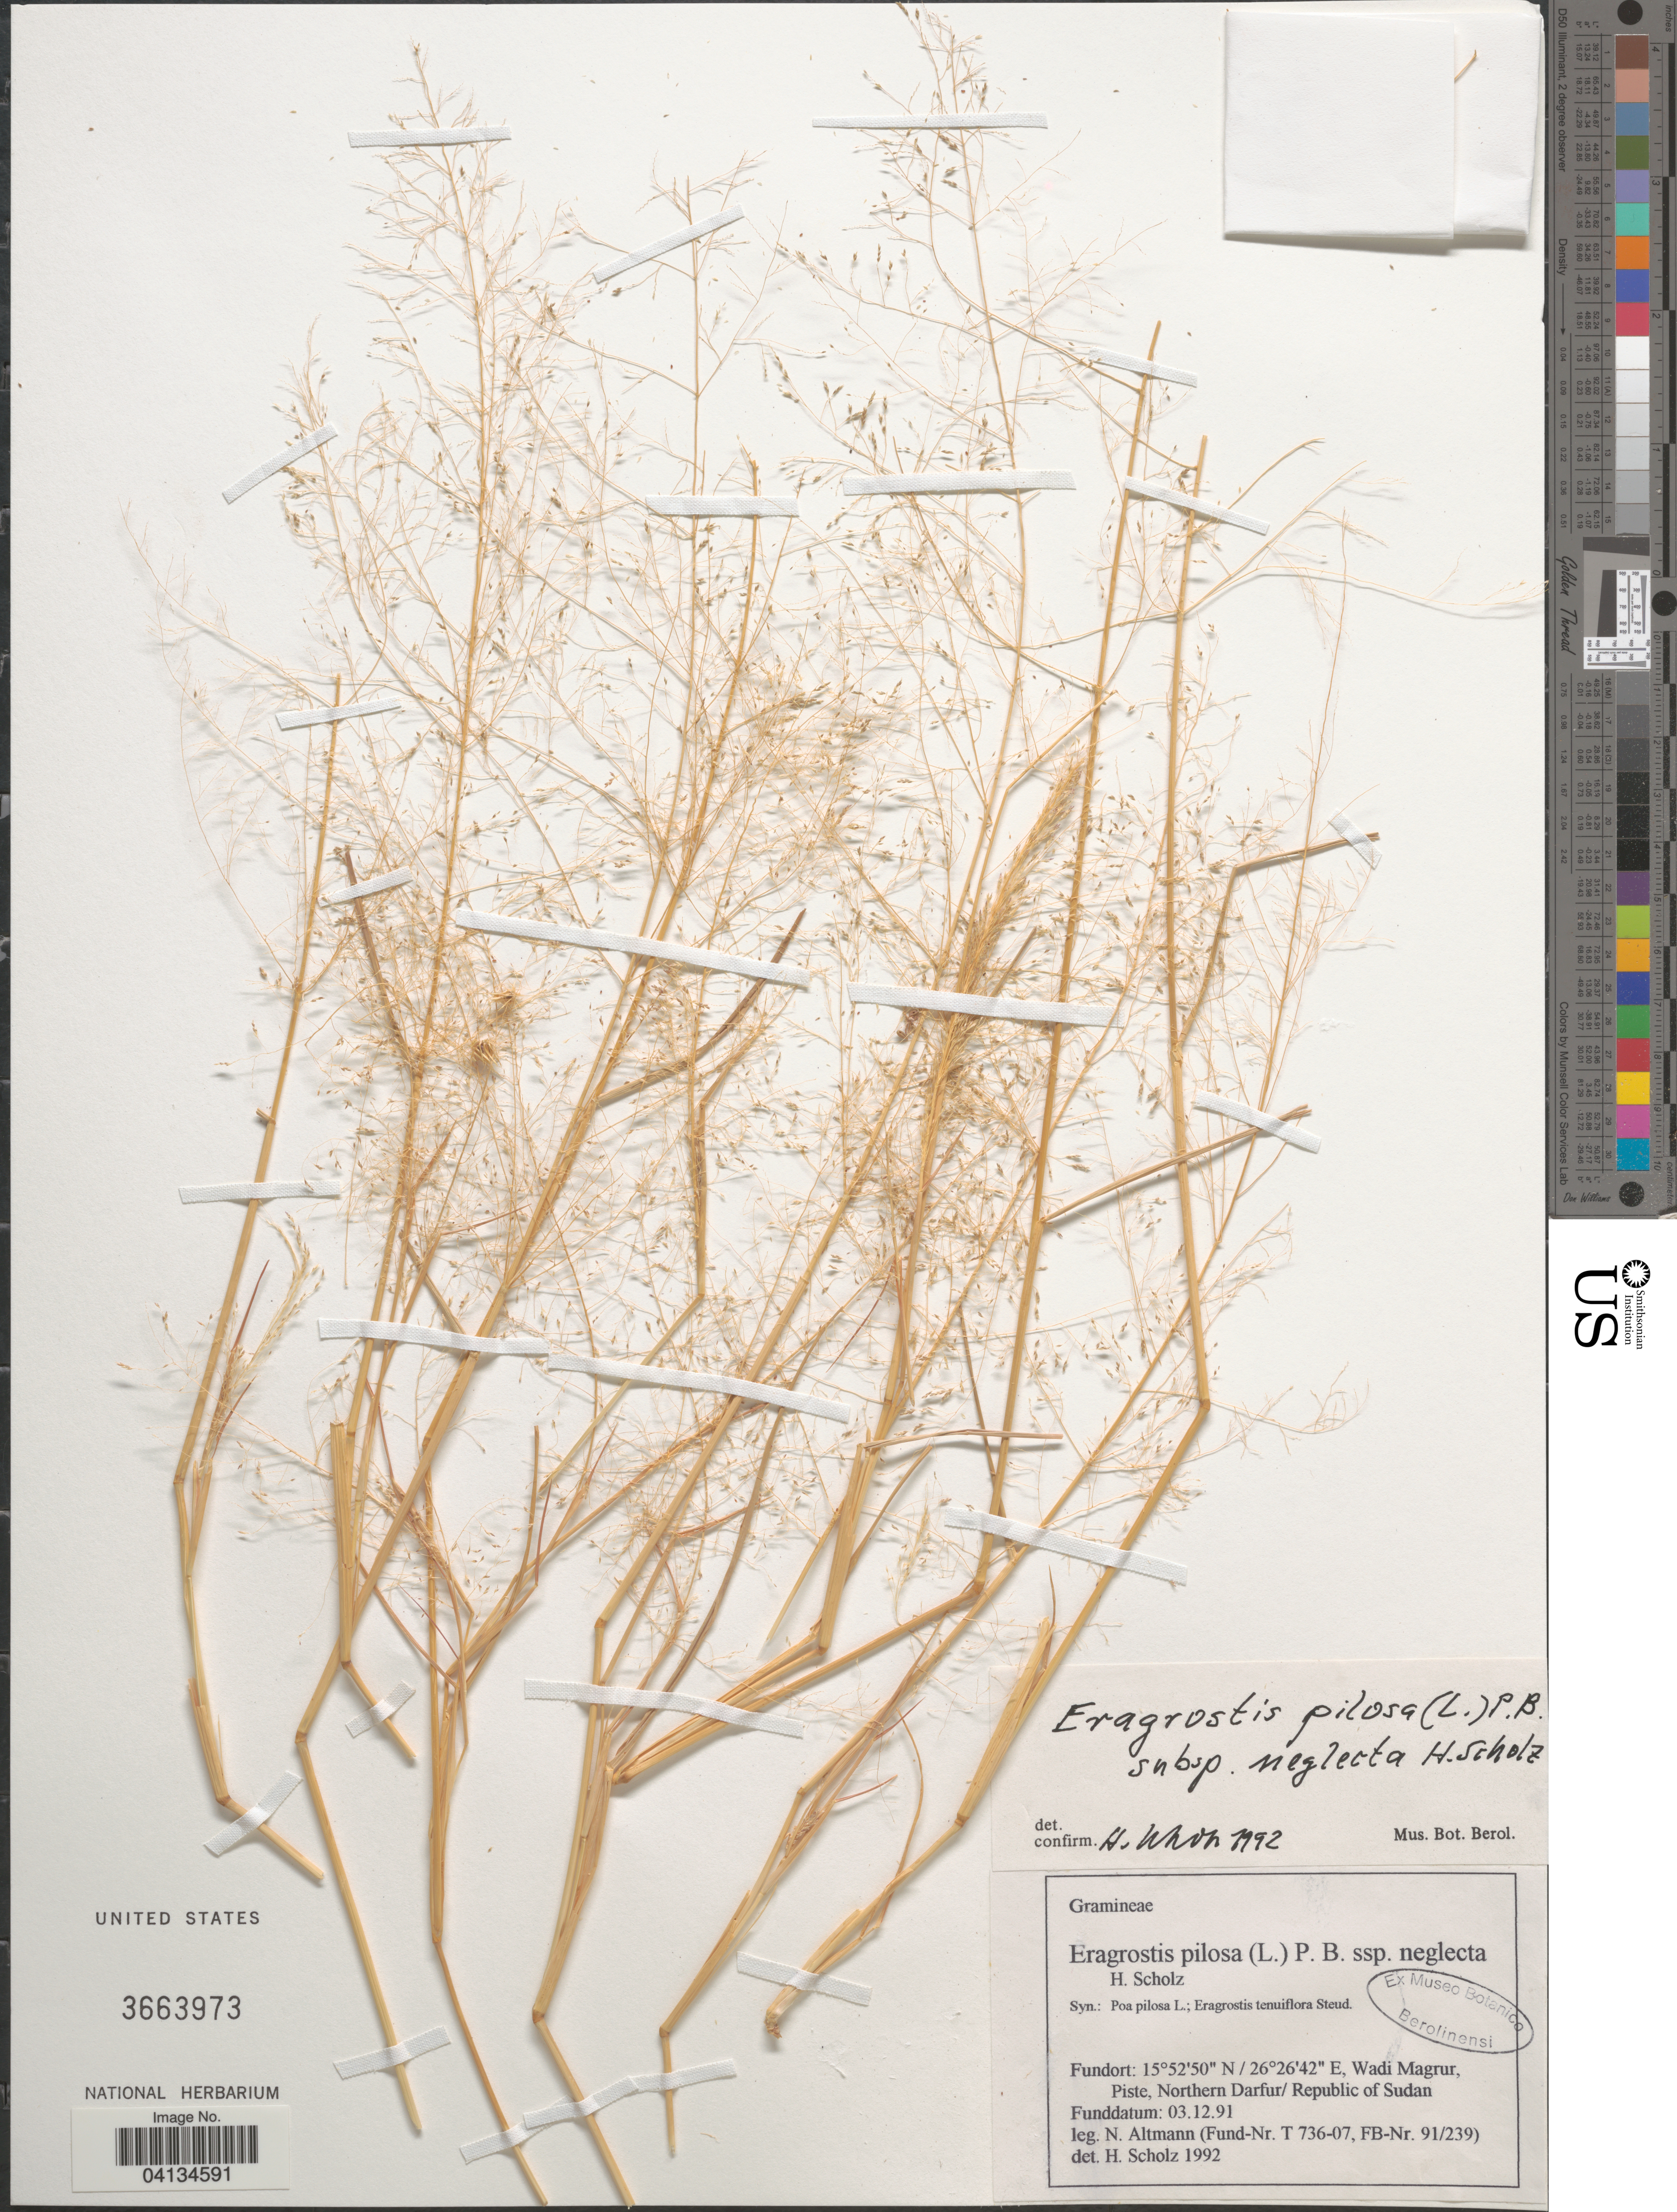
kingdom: Plantae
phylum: Tracheophyta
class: Liliopsida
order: Poales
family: Poaceae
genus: Eragrostis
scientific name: Eragrostis pilosa subsp. neglecta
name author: H. Scholz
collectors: N. Altmann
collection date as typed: Transcribed d/m/y: 3/12/91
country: Sudan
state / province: Shamāl Dārfūr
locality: Wadi Magrur, Piste, Northern Dafur/ Republic of Sudan.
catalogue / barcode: US 3663973